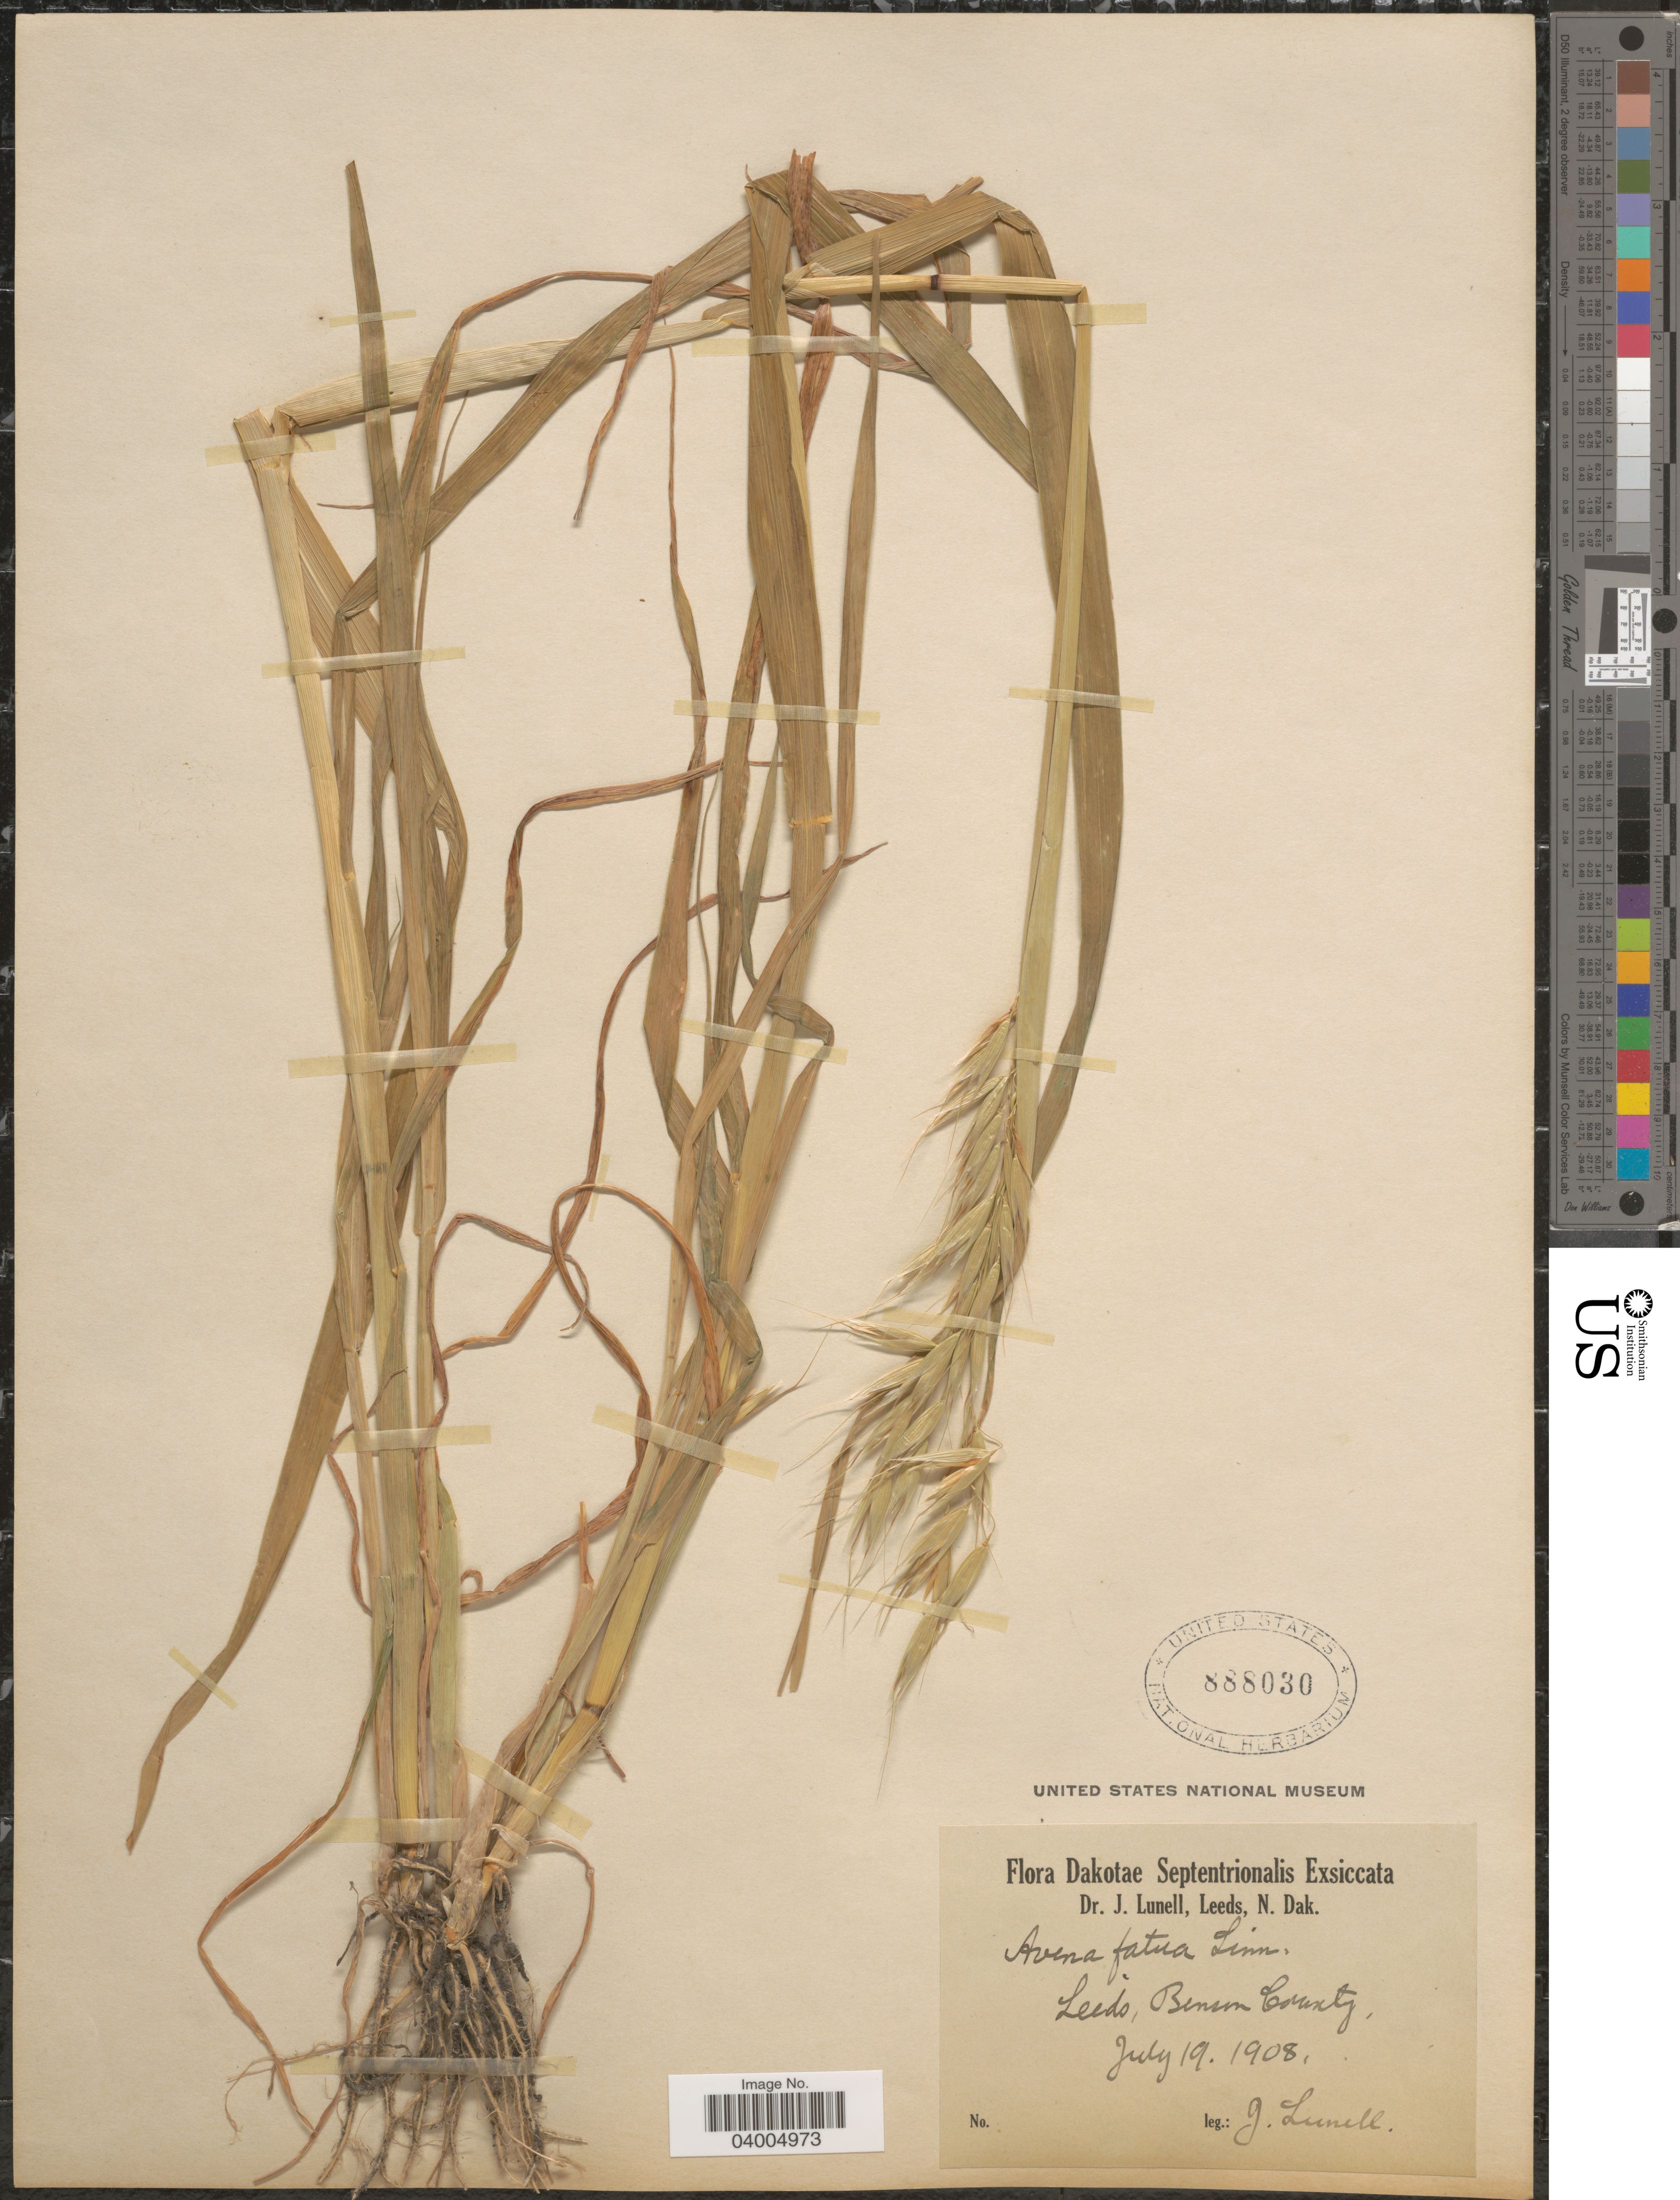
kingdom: Plantae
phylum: Tracheophyta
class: Liliopsida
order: Poales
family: Poaceae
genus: Avena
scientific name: Avena fatua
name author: L.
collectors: J. Lunell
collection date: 1908-07-19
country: United States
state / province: North Dakota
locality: Dakotae Septentrionalis. Leeds, Benson County.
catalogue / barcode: US 888030